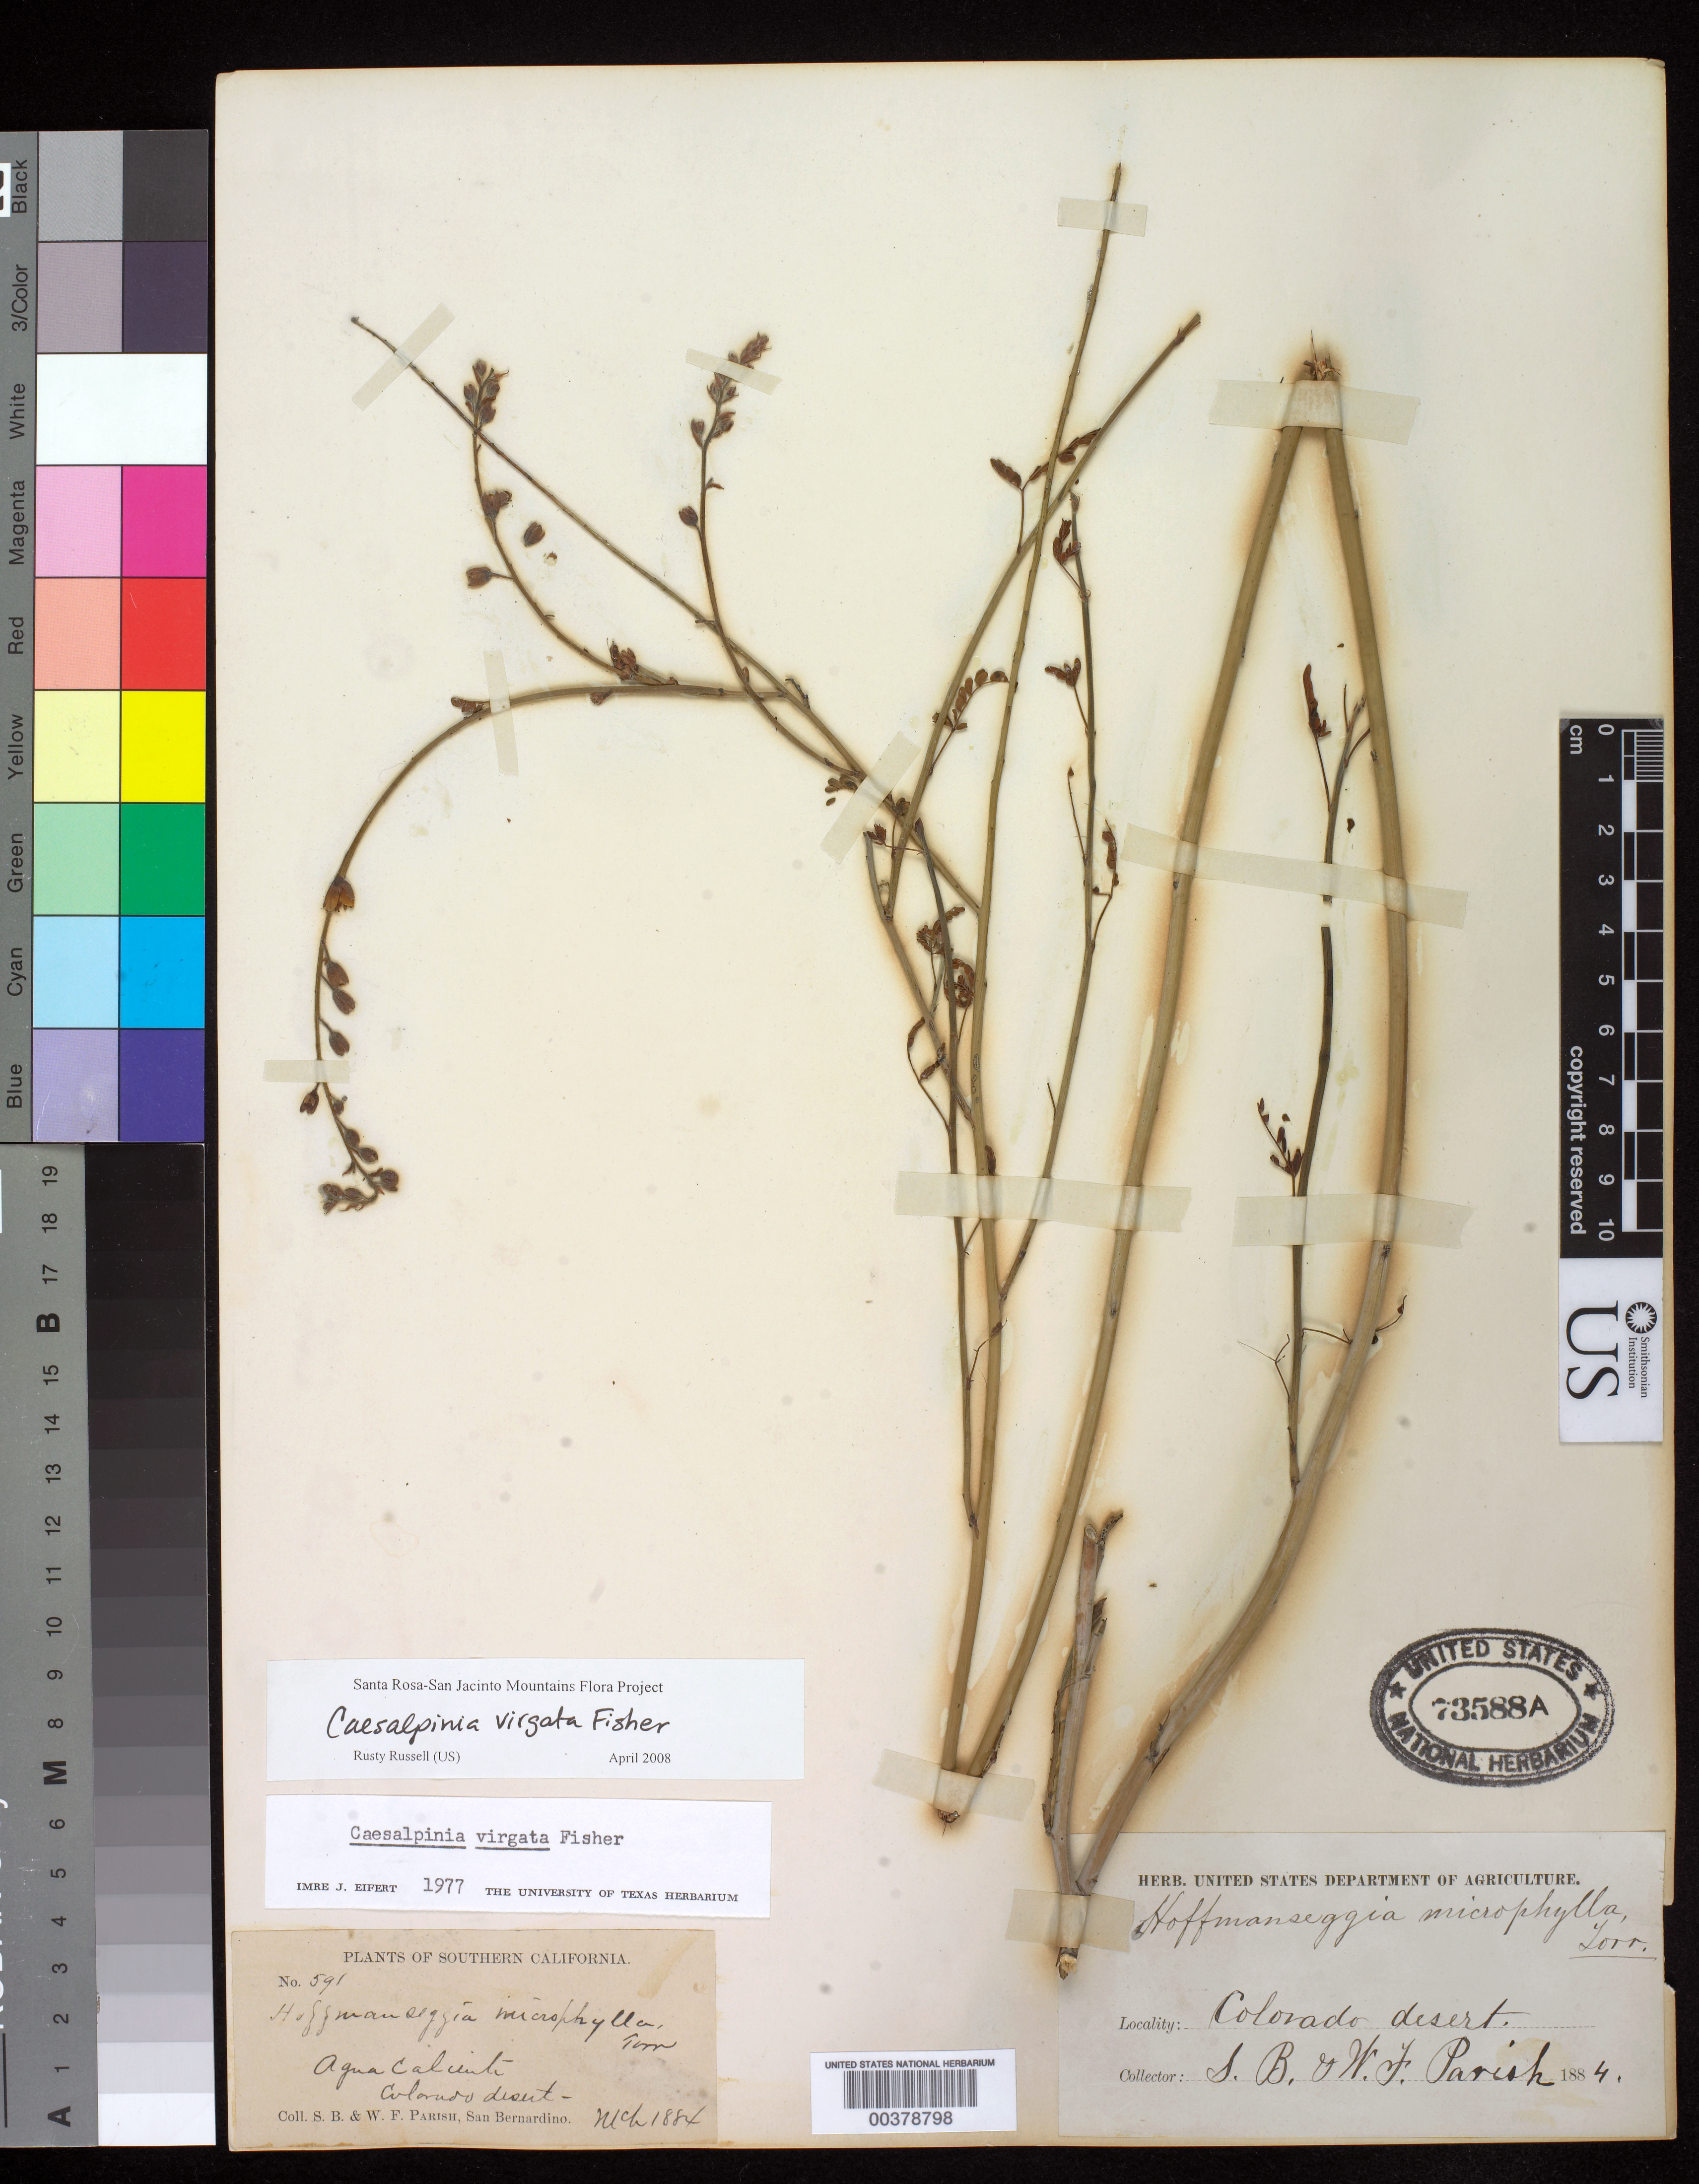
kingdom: Plantae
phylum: Tracheophyta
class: Magnoliopsida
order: Fabales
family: Fabaceae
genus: Caesalpinia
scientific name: Caesalpinia virgata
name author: Fisher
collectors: S. B. Parish & W. F. Parish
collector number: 591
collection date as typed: Mar 1884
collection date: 1884-03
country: United States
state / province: California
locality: Colorado Desert, Agua Caliente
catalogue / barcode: US 73588A